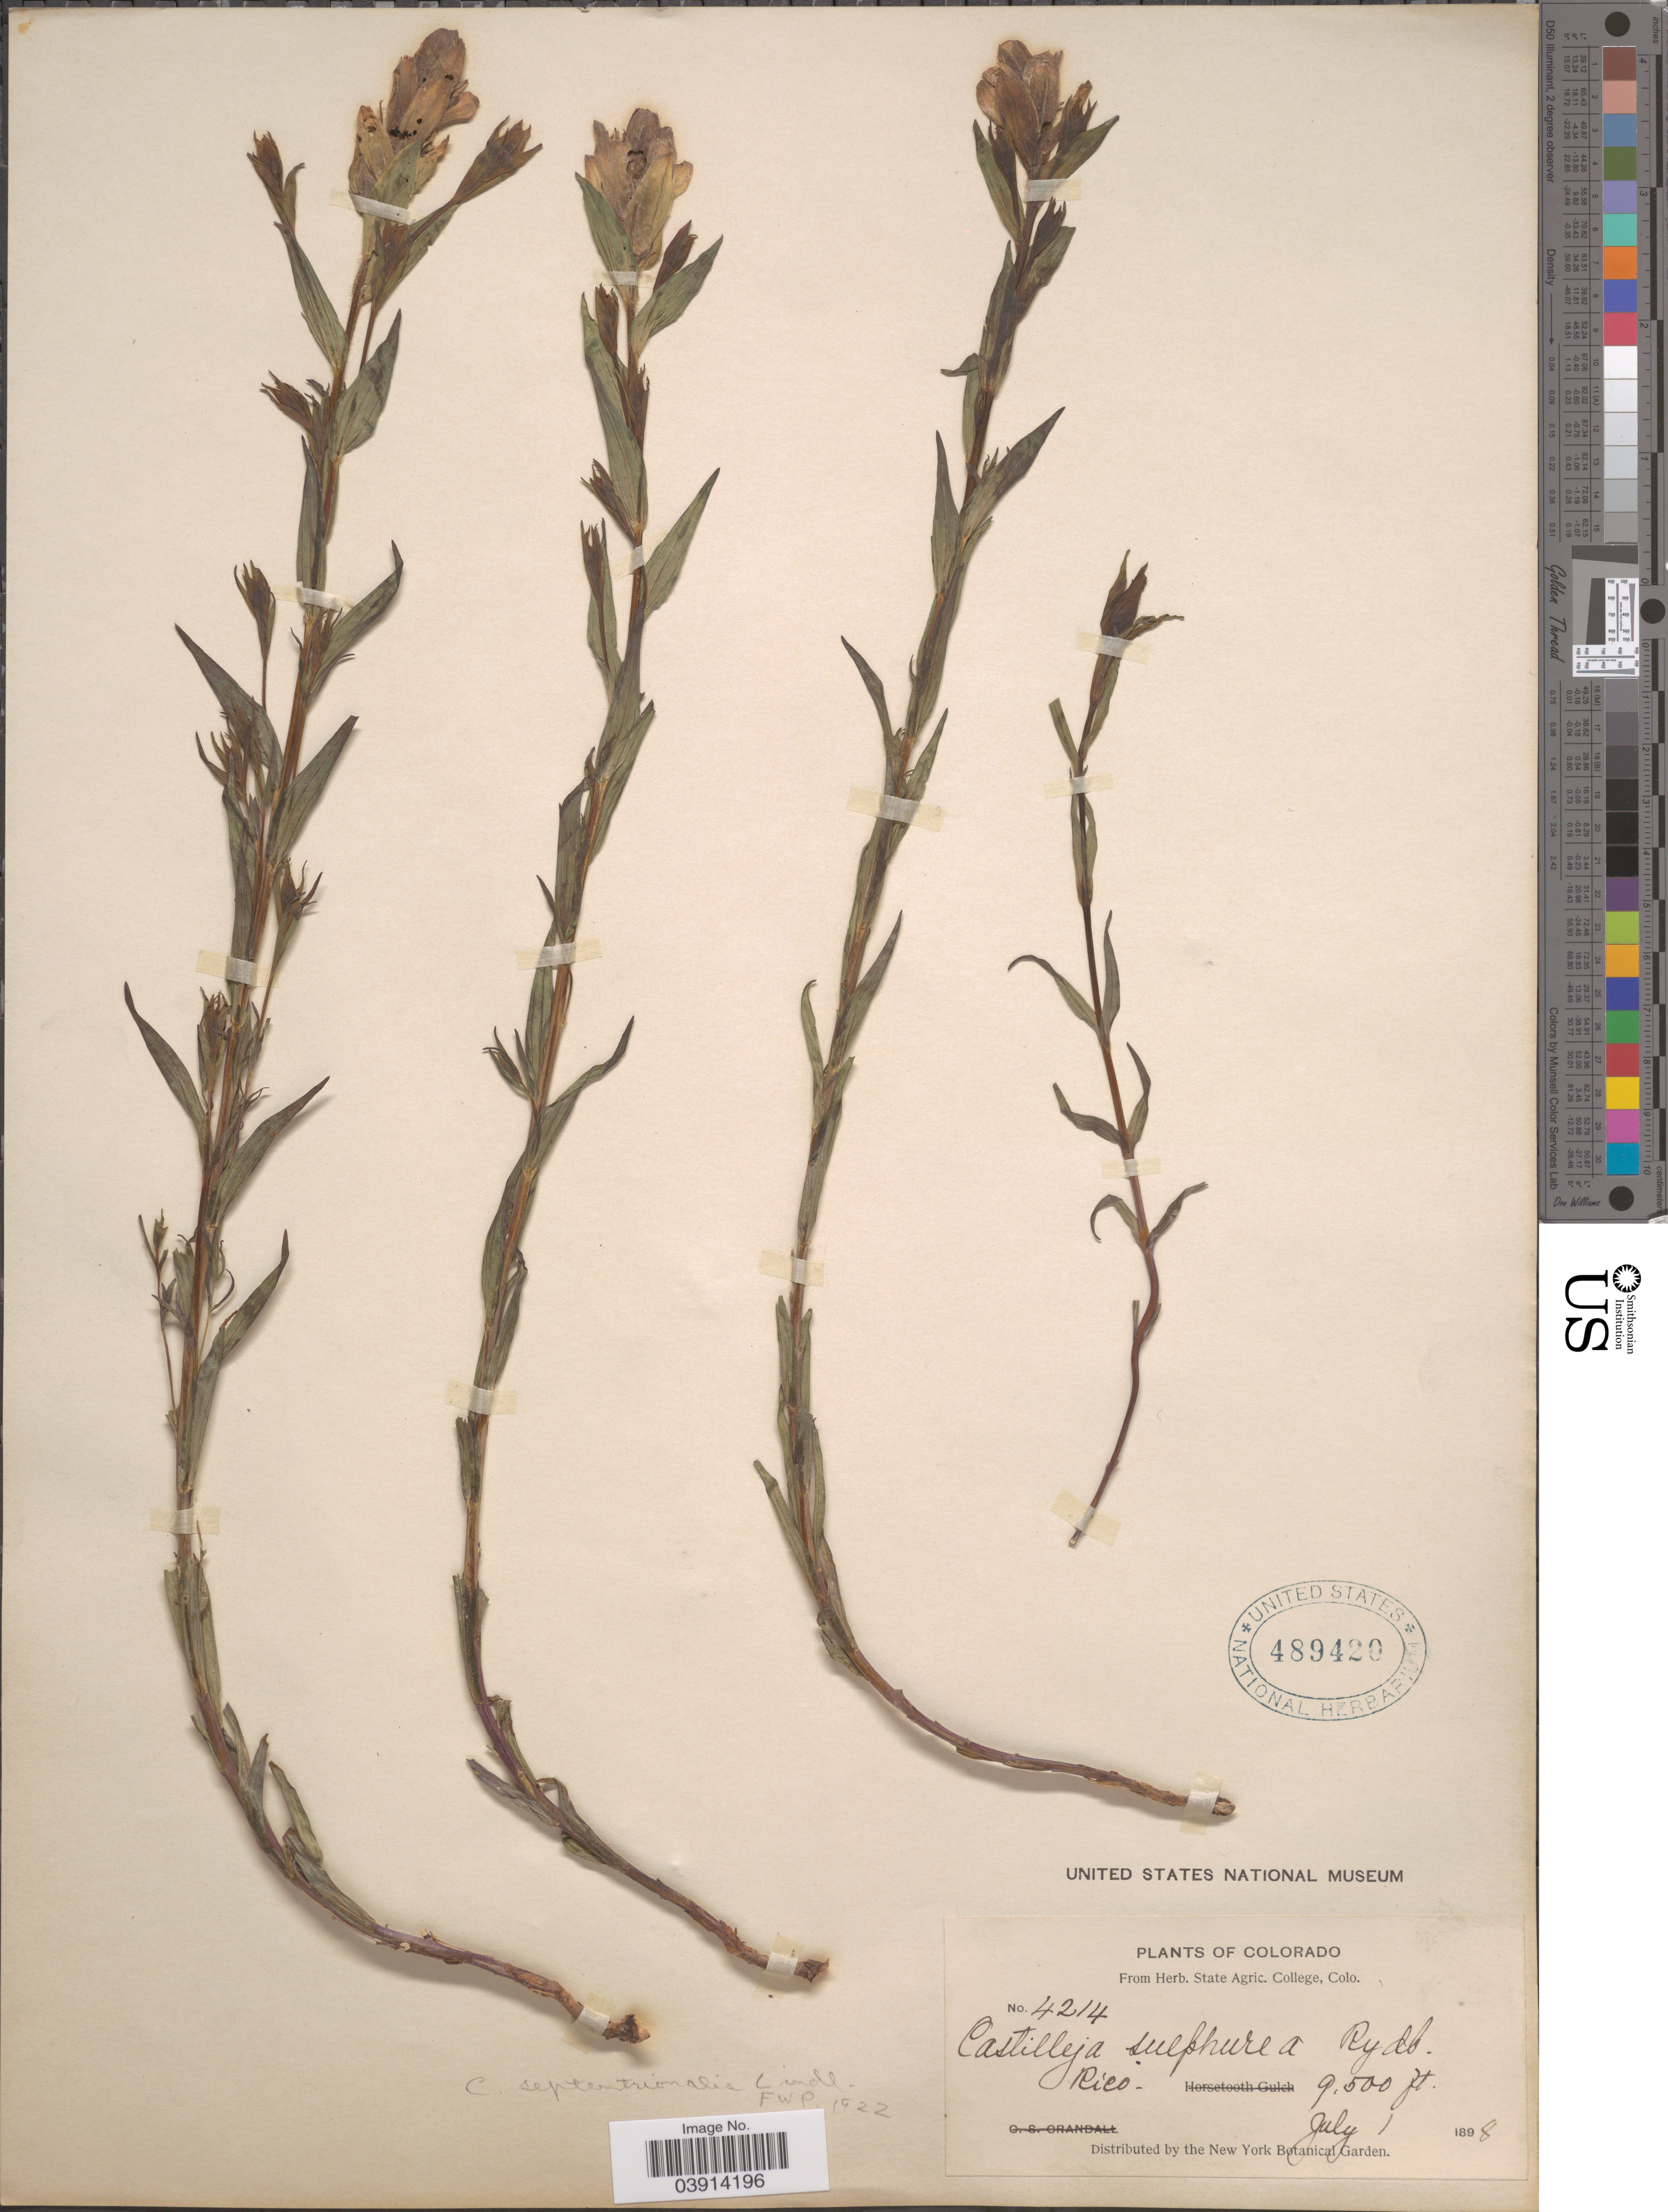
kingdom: Plantae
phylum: Tracheophyta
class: Magnoliopsida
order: Lamiales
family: Orobanchaceae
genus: Castilleja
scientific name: Castilleja septentrionalis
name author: Lindl.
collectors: ex herb. State Agric. College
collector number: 4214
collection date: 1898-07-01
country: United States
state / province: Colorado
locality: Rico.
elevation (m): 2896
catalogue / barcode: US 489420